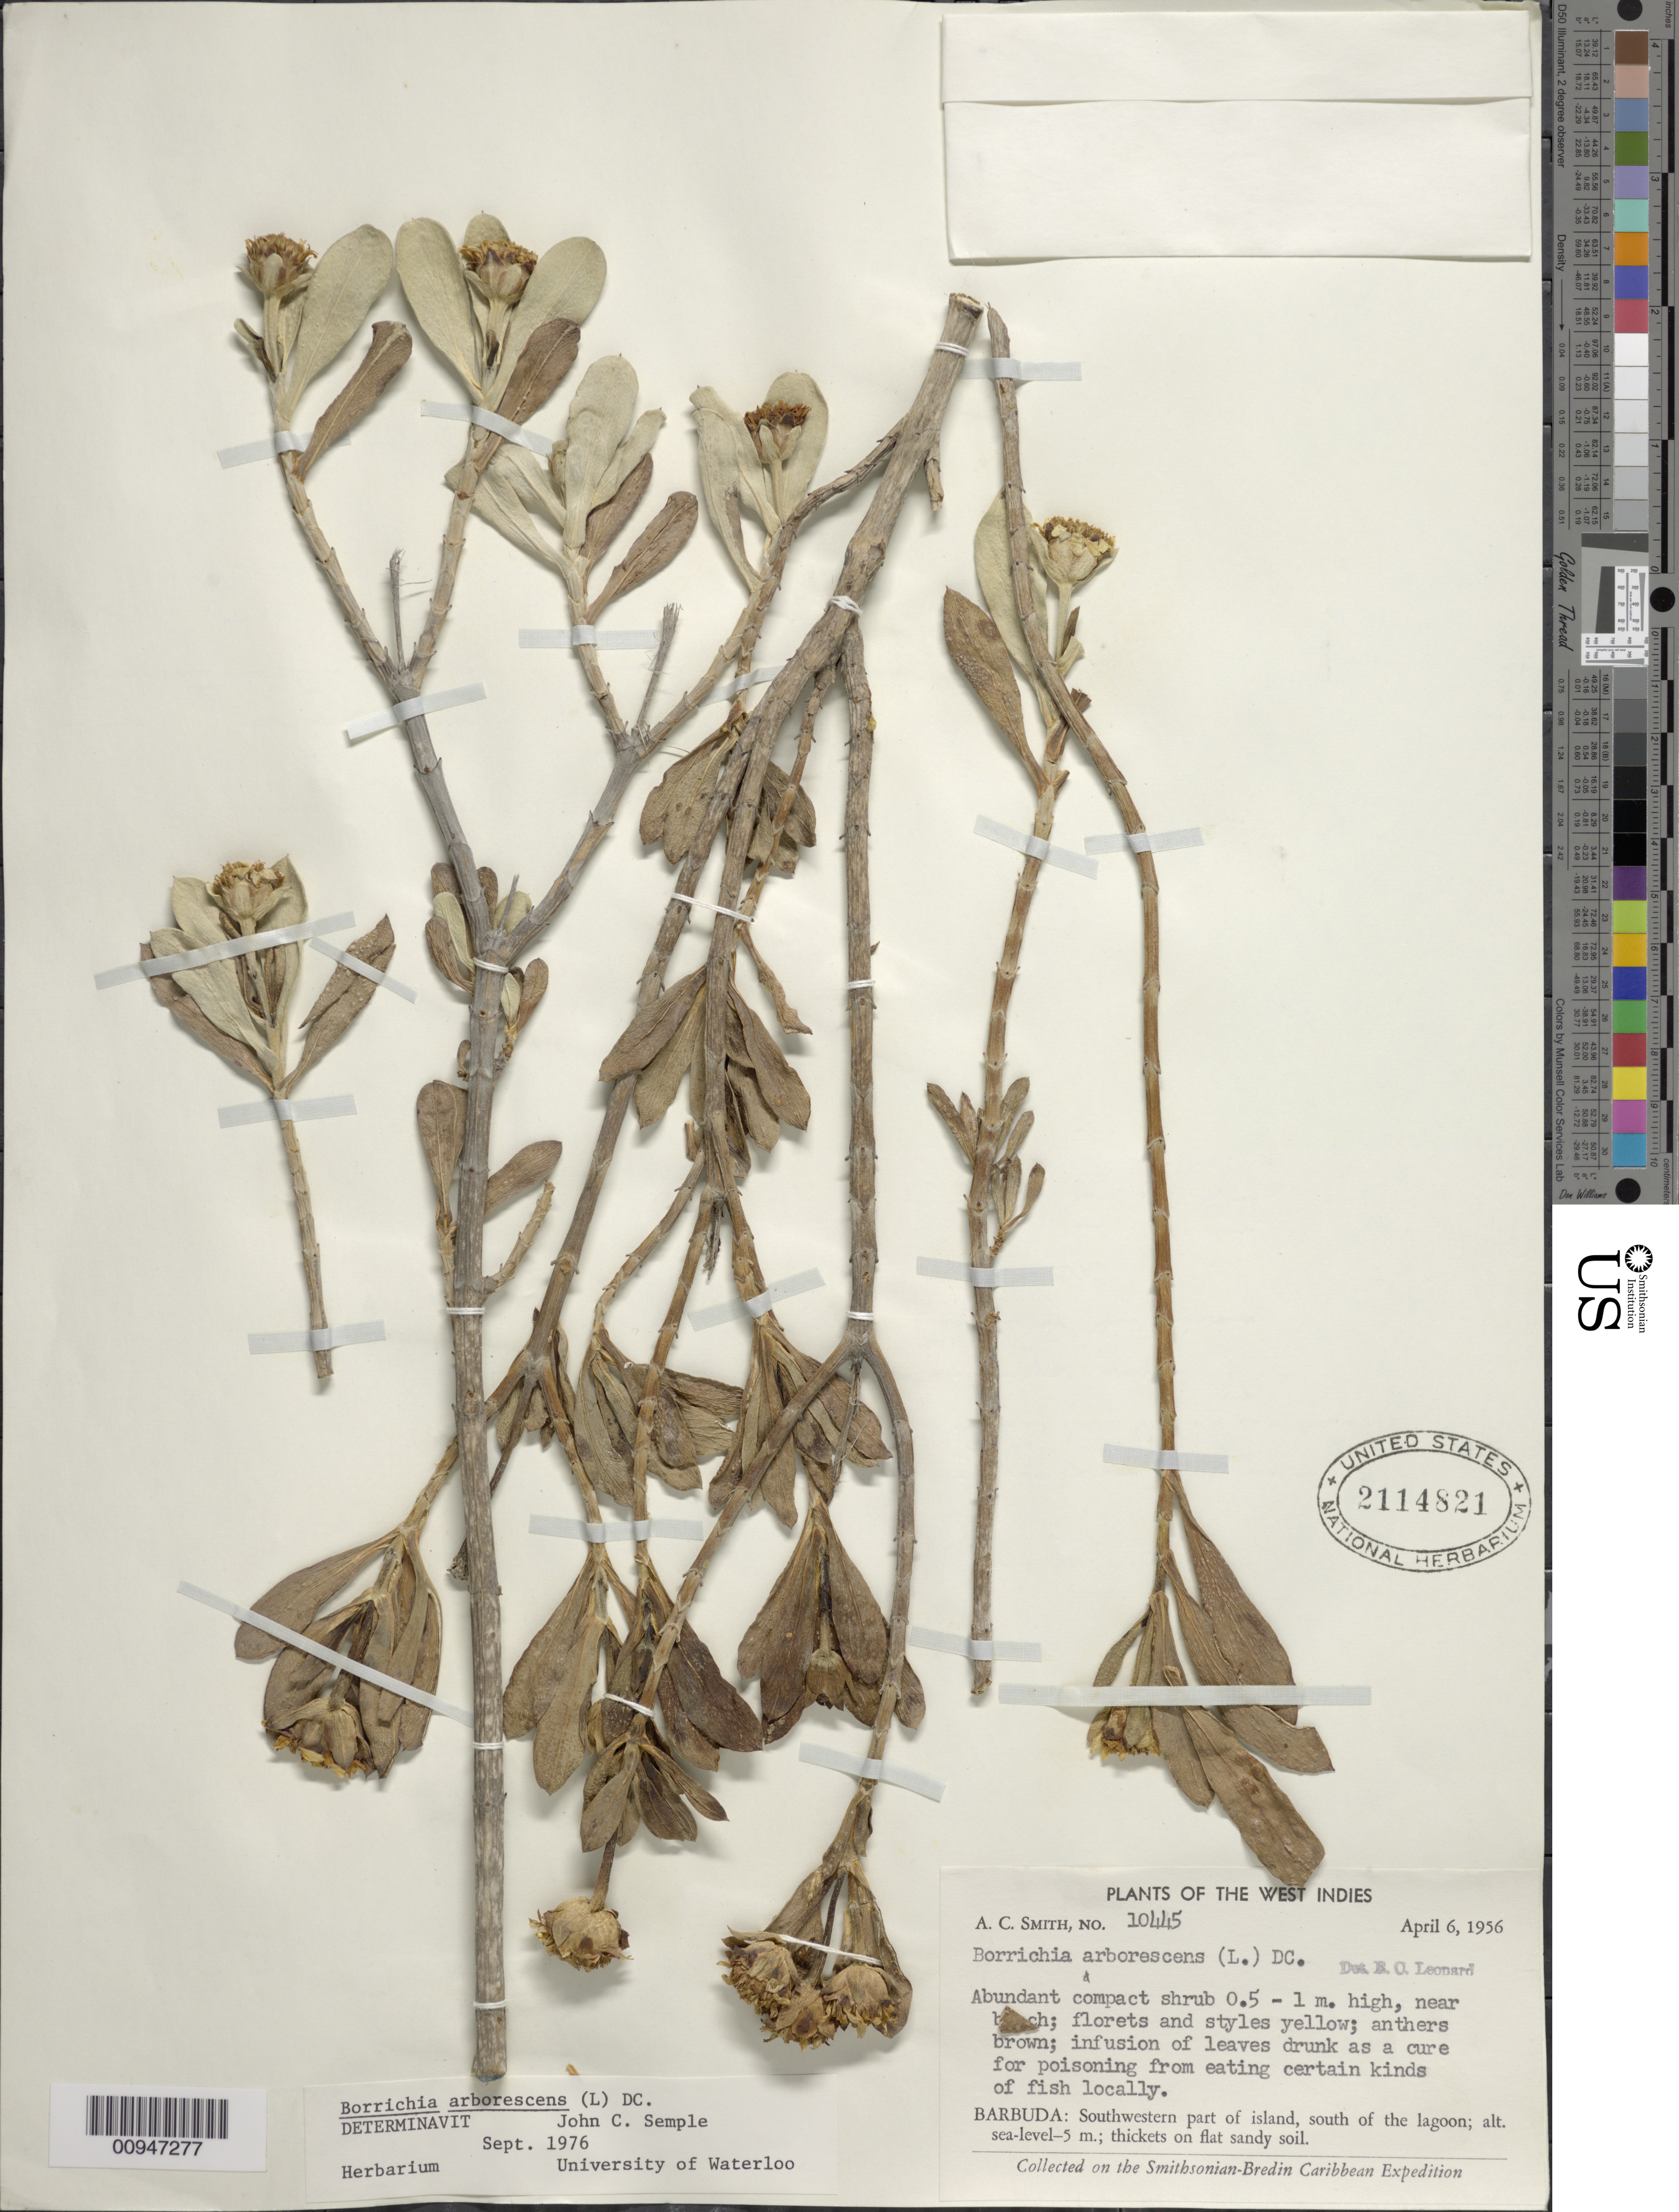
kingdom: Plantae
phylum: Tracheophyta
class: Magnoliopsida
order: Asterales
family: Asteraceae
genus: Borrichia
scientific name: Borrichia arborescens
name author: (L.) DC.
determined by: Semple, J. C.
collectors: A. C. Smith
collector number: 10445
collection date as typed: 06 Apr 1956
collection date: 1956-04-06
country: Antigua and Barbuda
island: Barbuda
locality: Southwestern part of island, S of the lagoon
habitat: Thickets on flat sandy soil, near beach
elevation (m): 0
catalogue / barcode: US 2114821